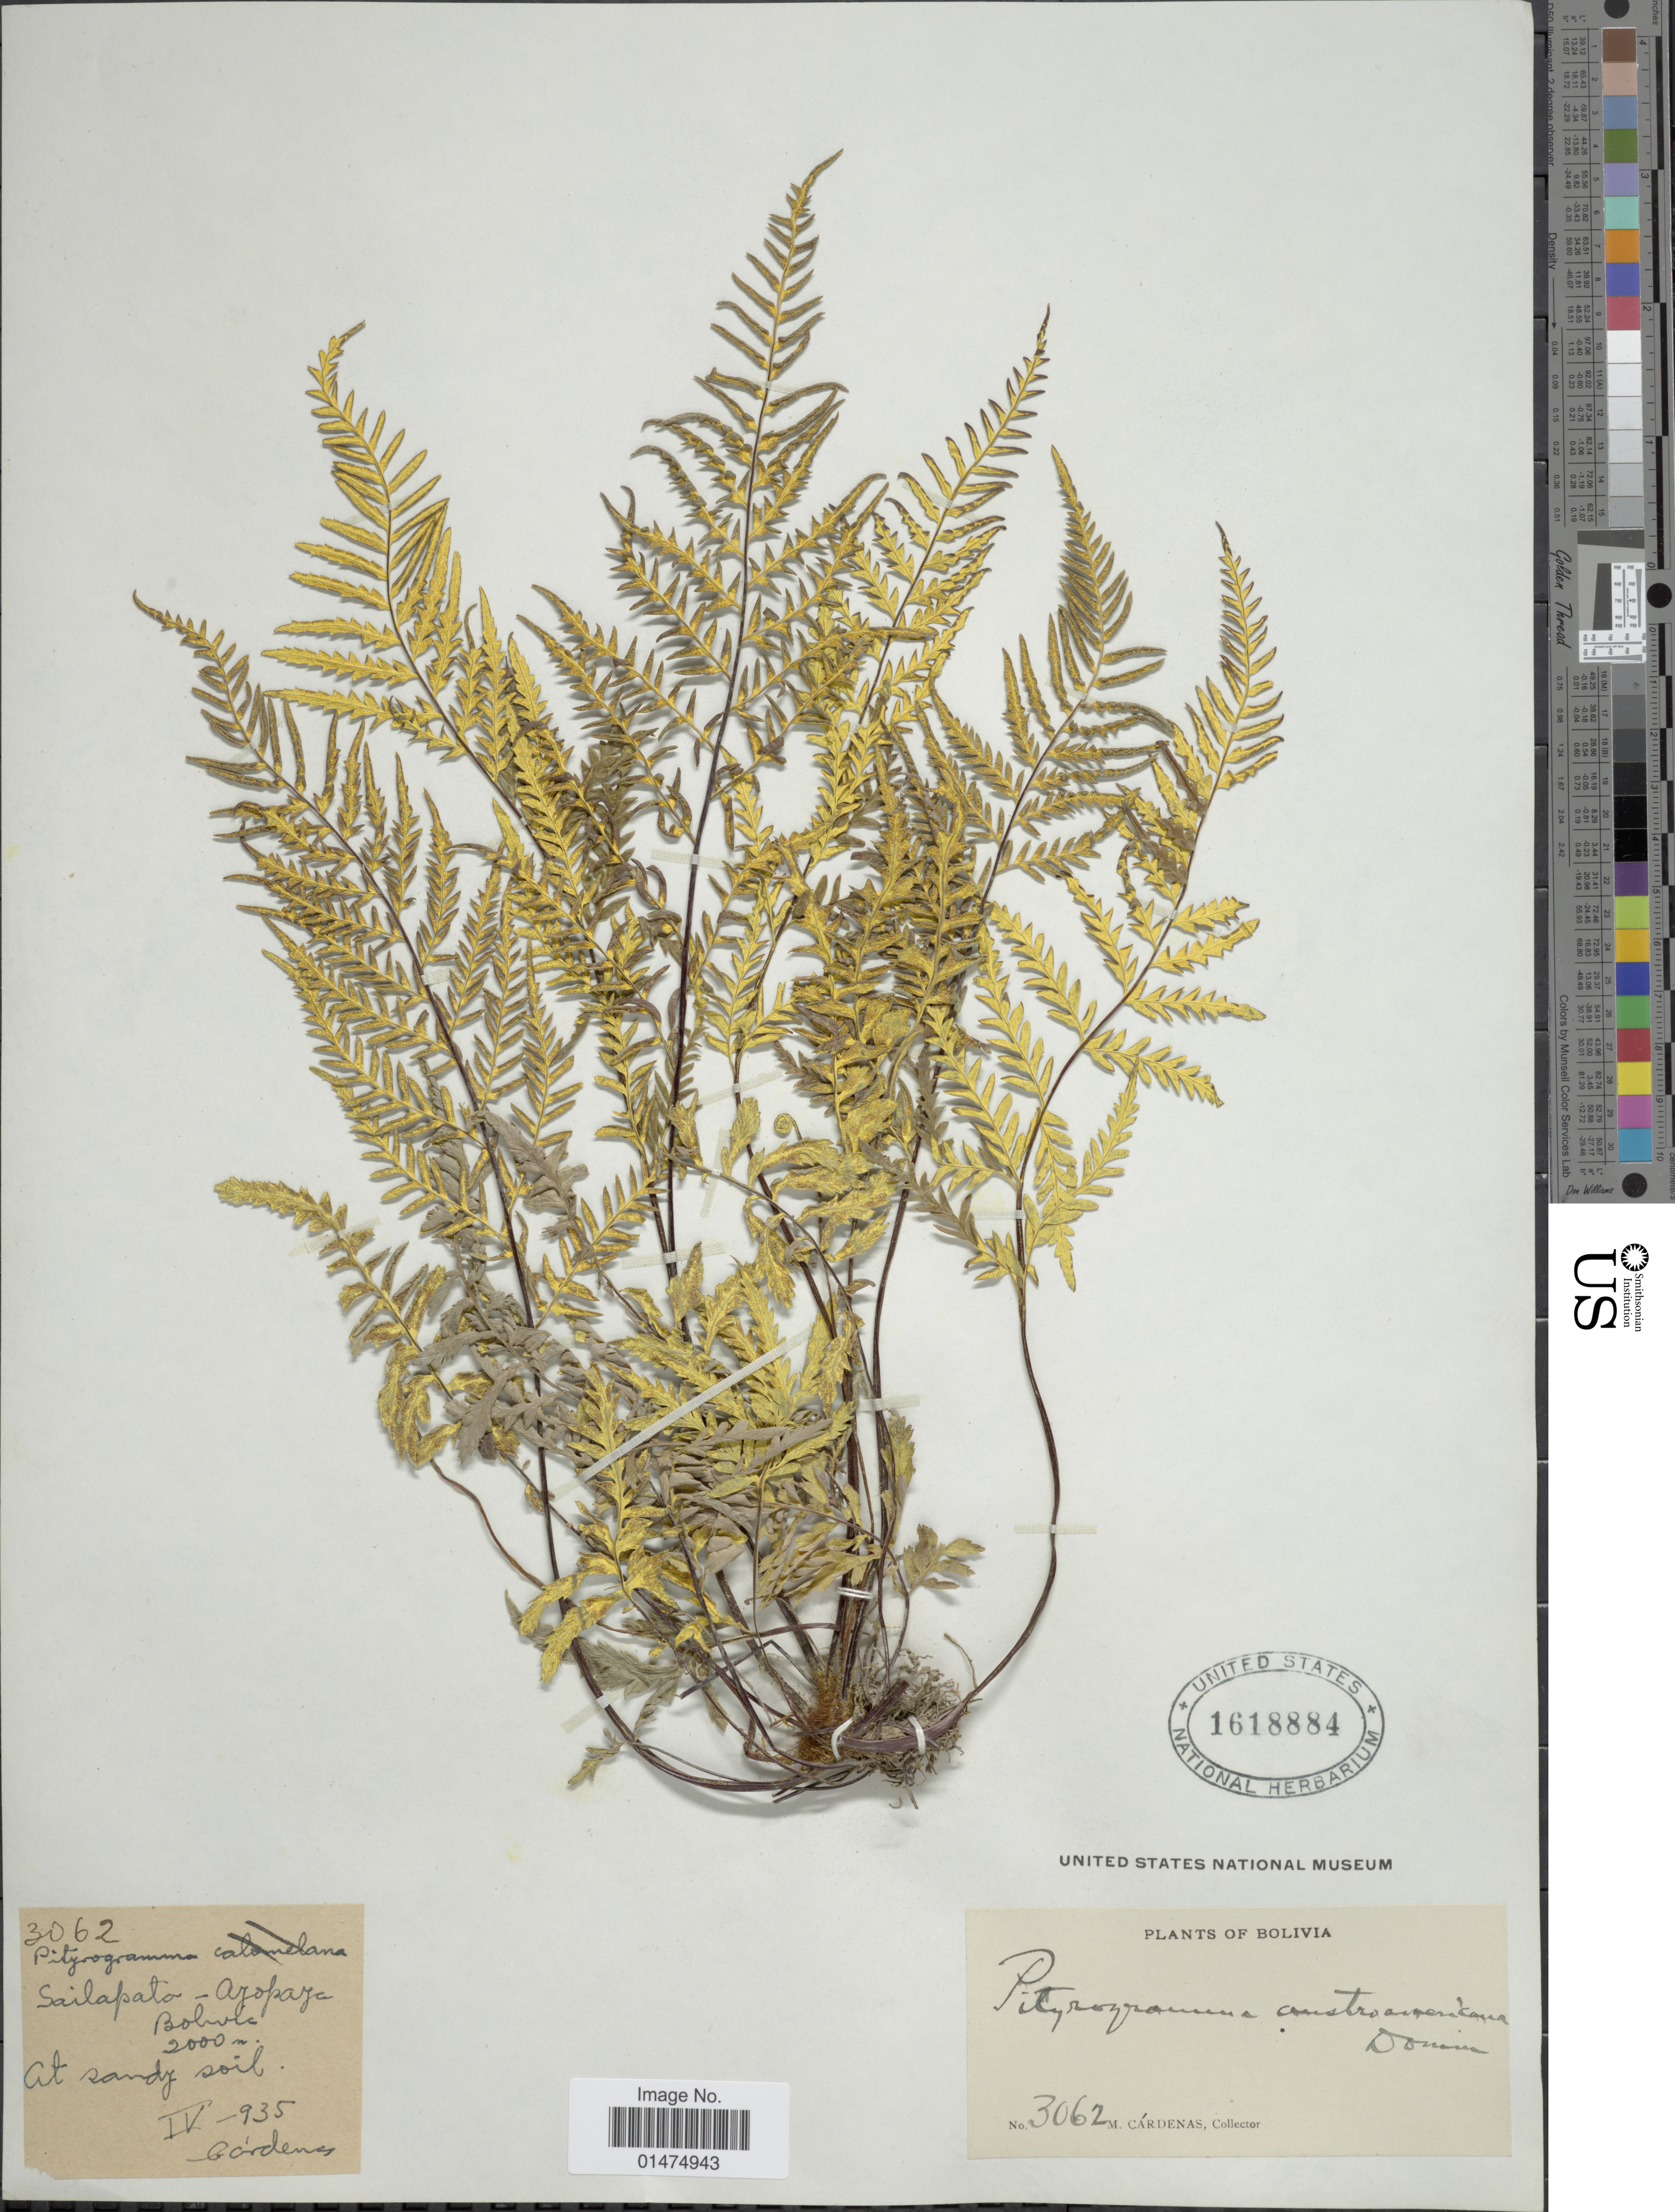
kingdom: Plantae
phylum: Tracheophyta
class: Polypodiopsida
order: Polypodiales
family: Pteridaceae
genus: Pityrogramma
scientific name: Pityrogramma calomelanos var. aureoflava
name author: (Hook.) Weath. ex L.H. Bailey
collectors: M. Cárdenas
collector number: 3062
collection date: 1935-04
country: Bolivia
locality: Sailapato- Ajopajo.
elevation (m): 2000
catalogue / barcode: US 1618884